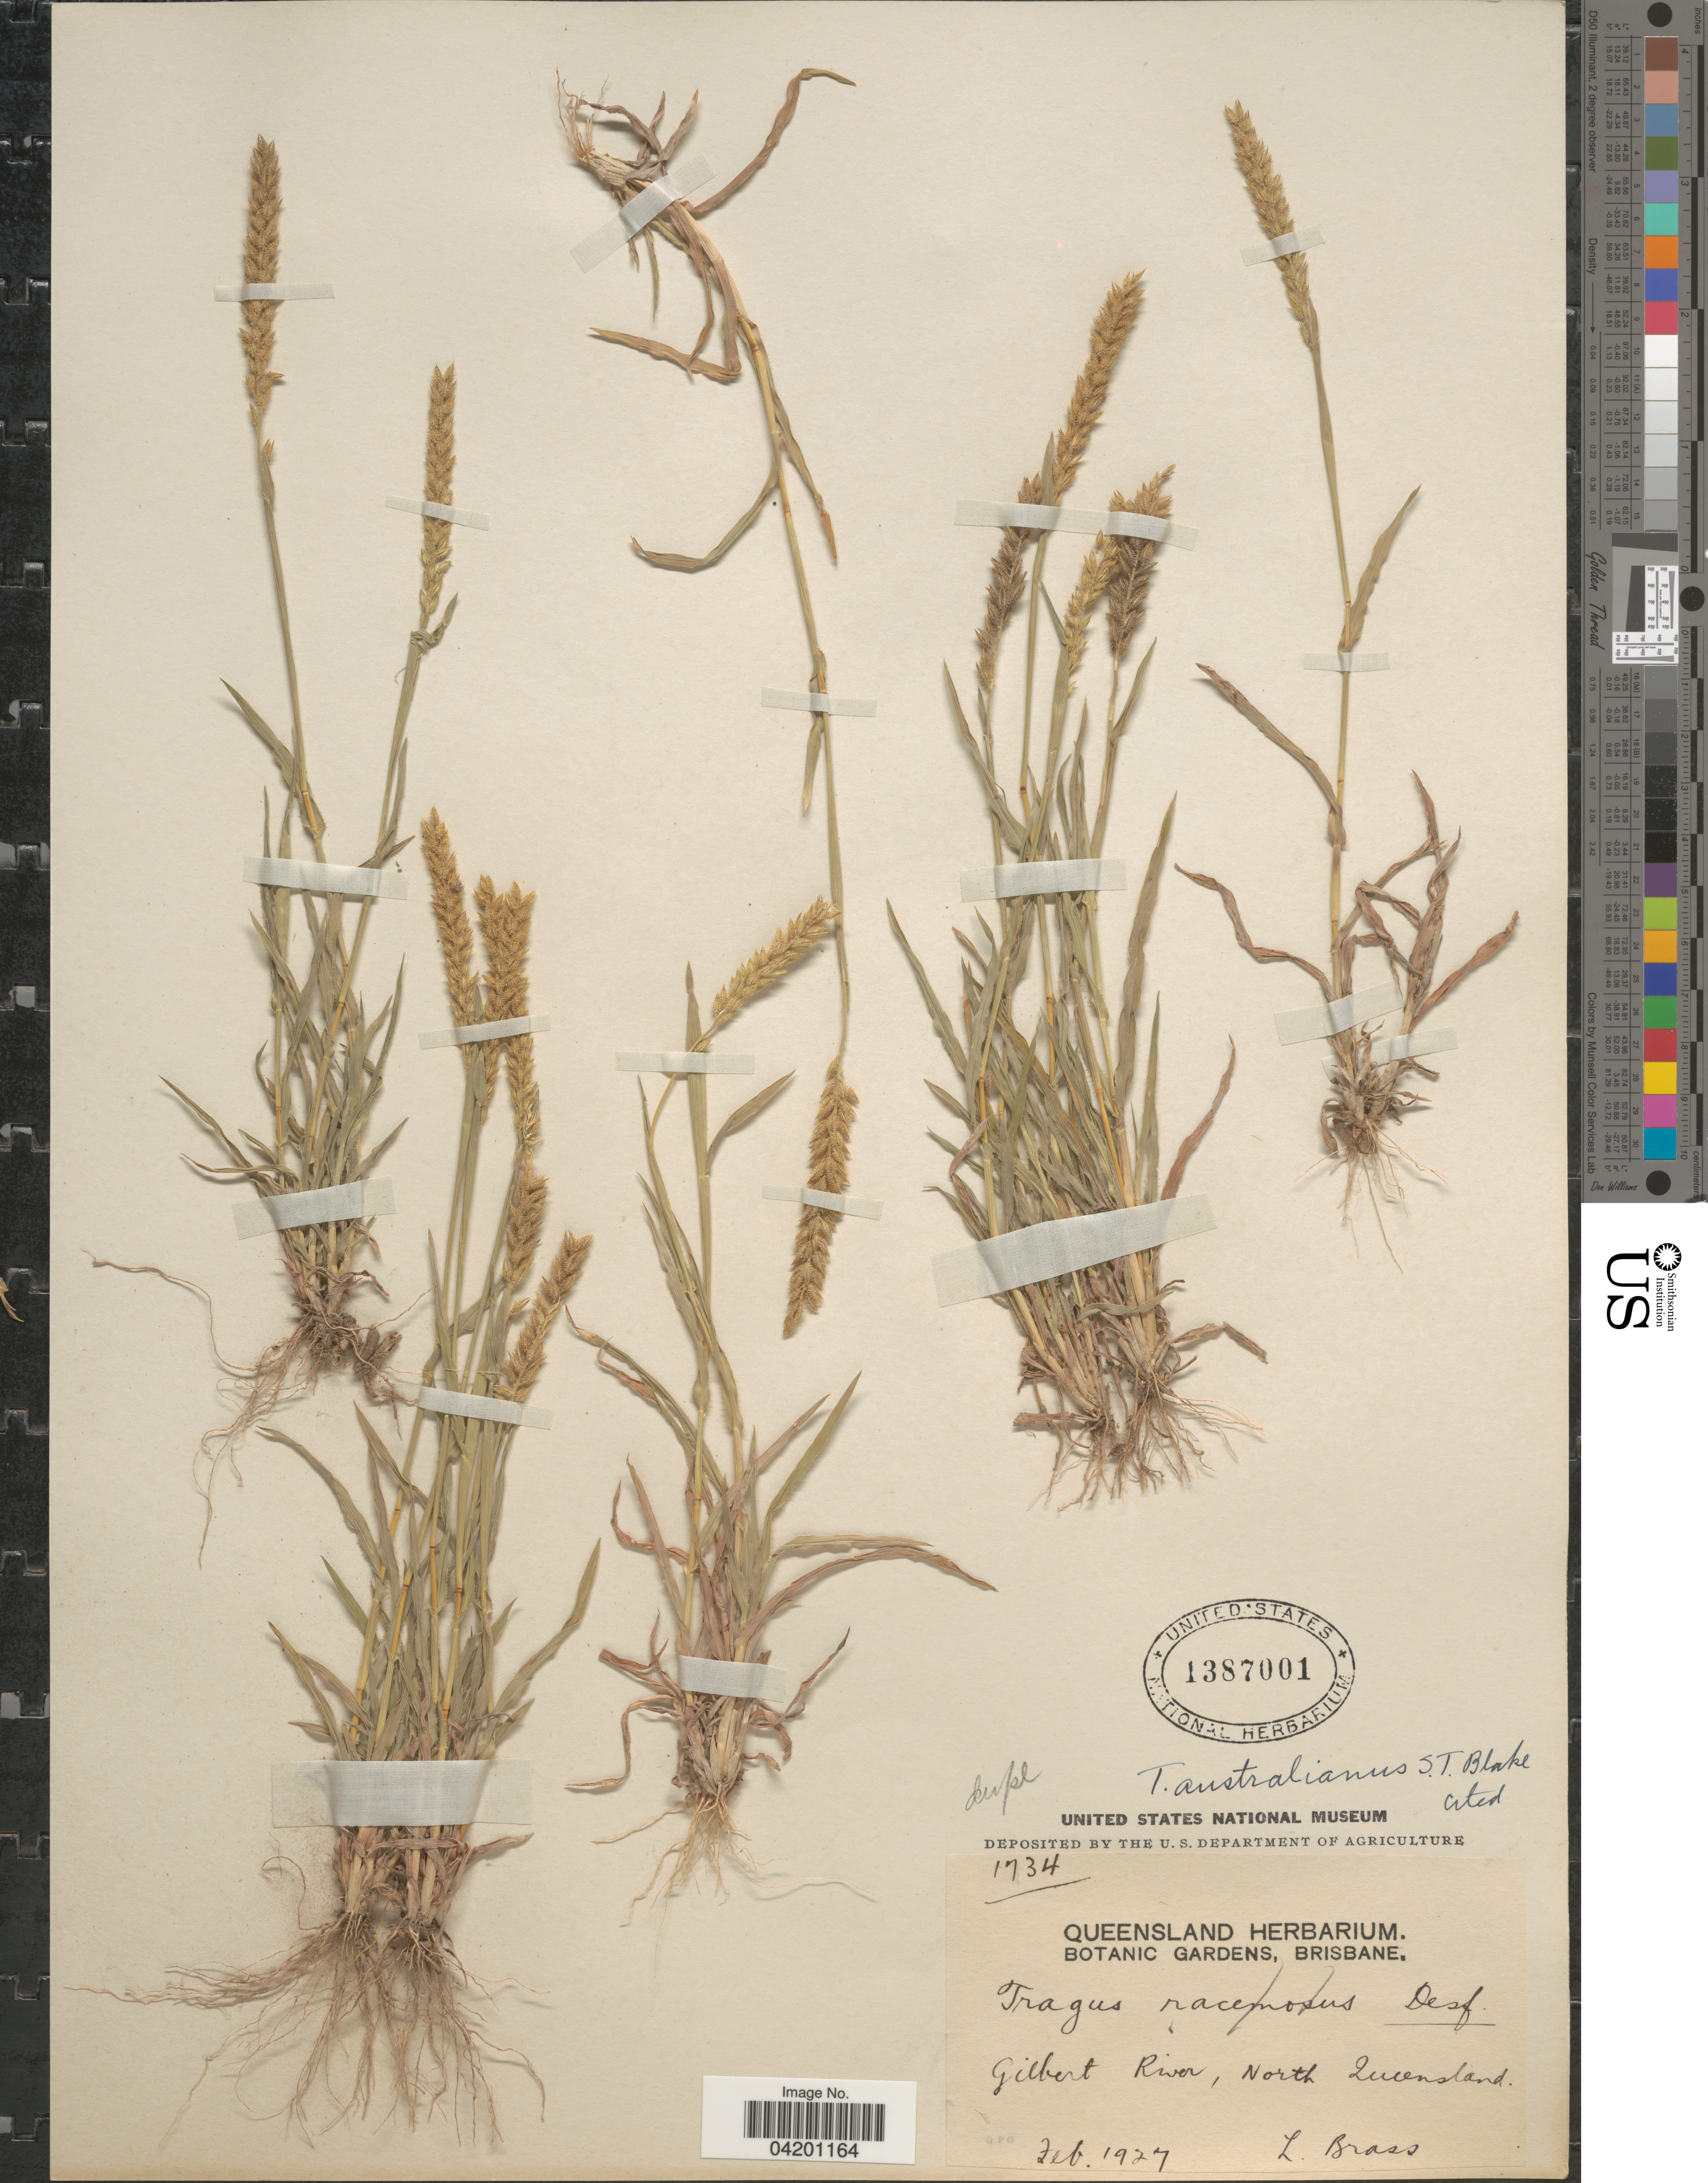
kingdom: Plantae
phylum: Tracheophyta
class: Liliopsida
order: Poales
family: Poaceae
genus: Tragus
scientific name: Tragus australianus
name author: S.T. Blake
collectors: L. J. Brass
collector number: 1734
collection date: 1927-02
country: Australia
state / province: Queensland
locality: Gilbert River, North Queensland.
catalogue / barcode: US 1387001